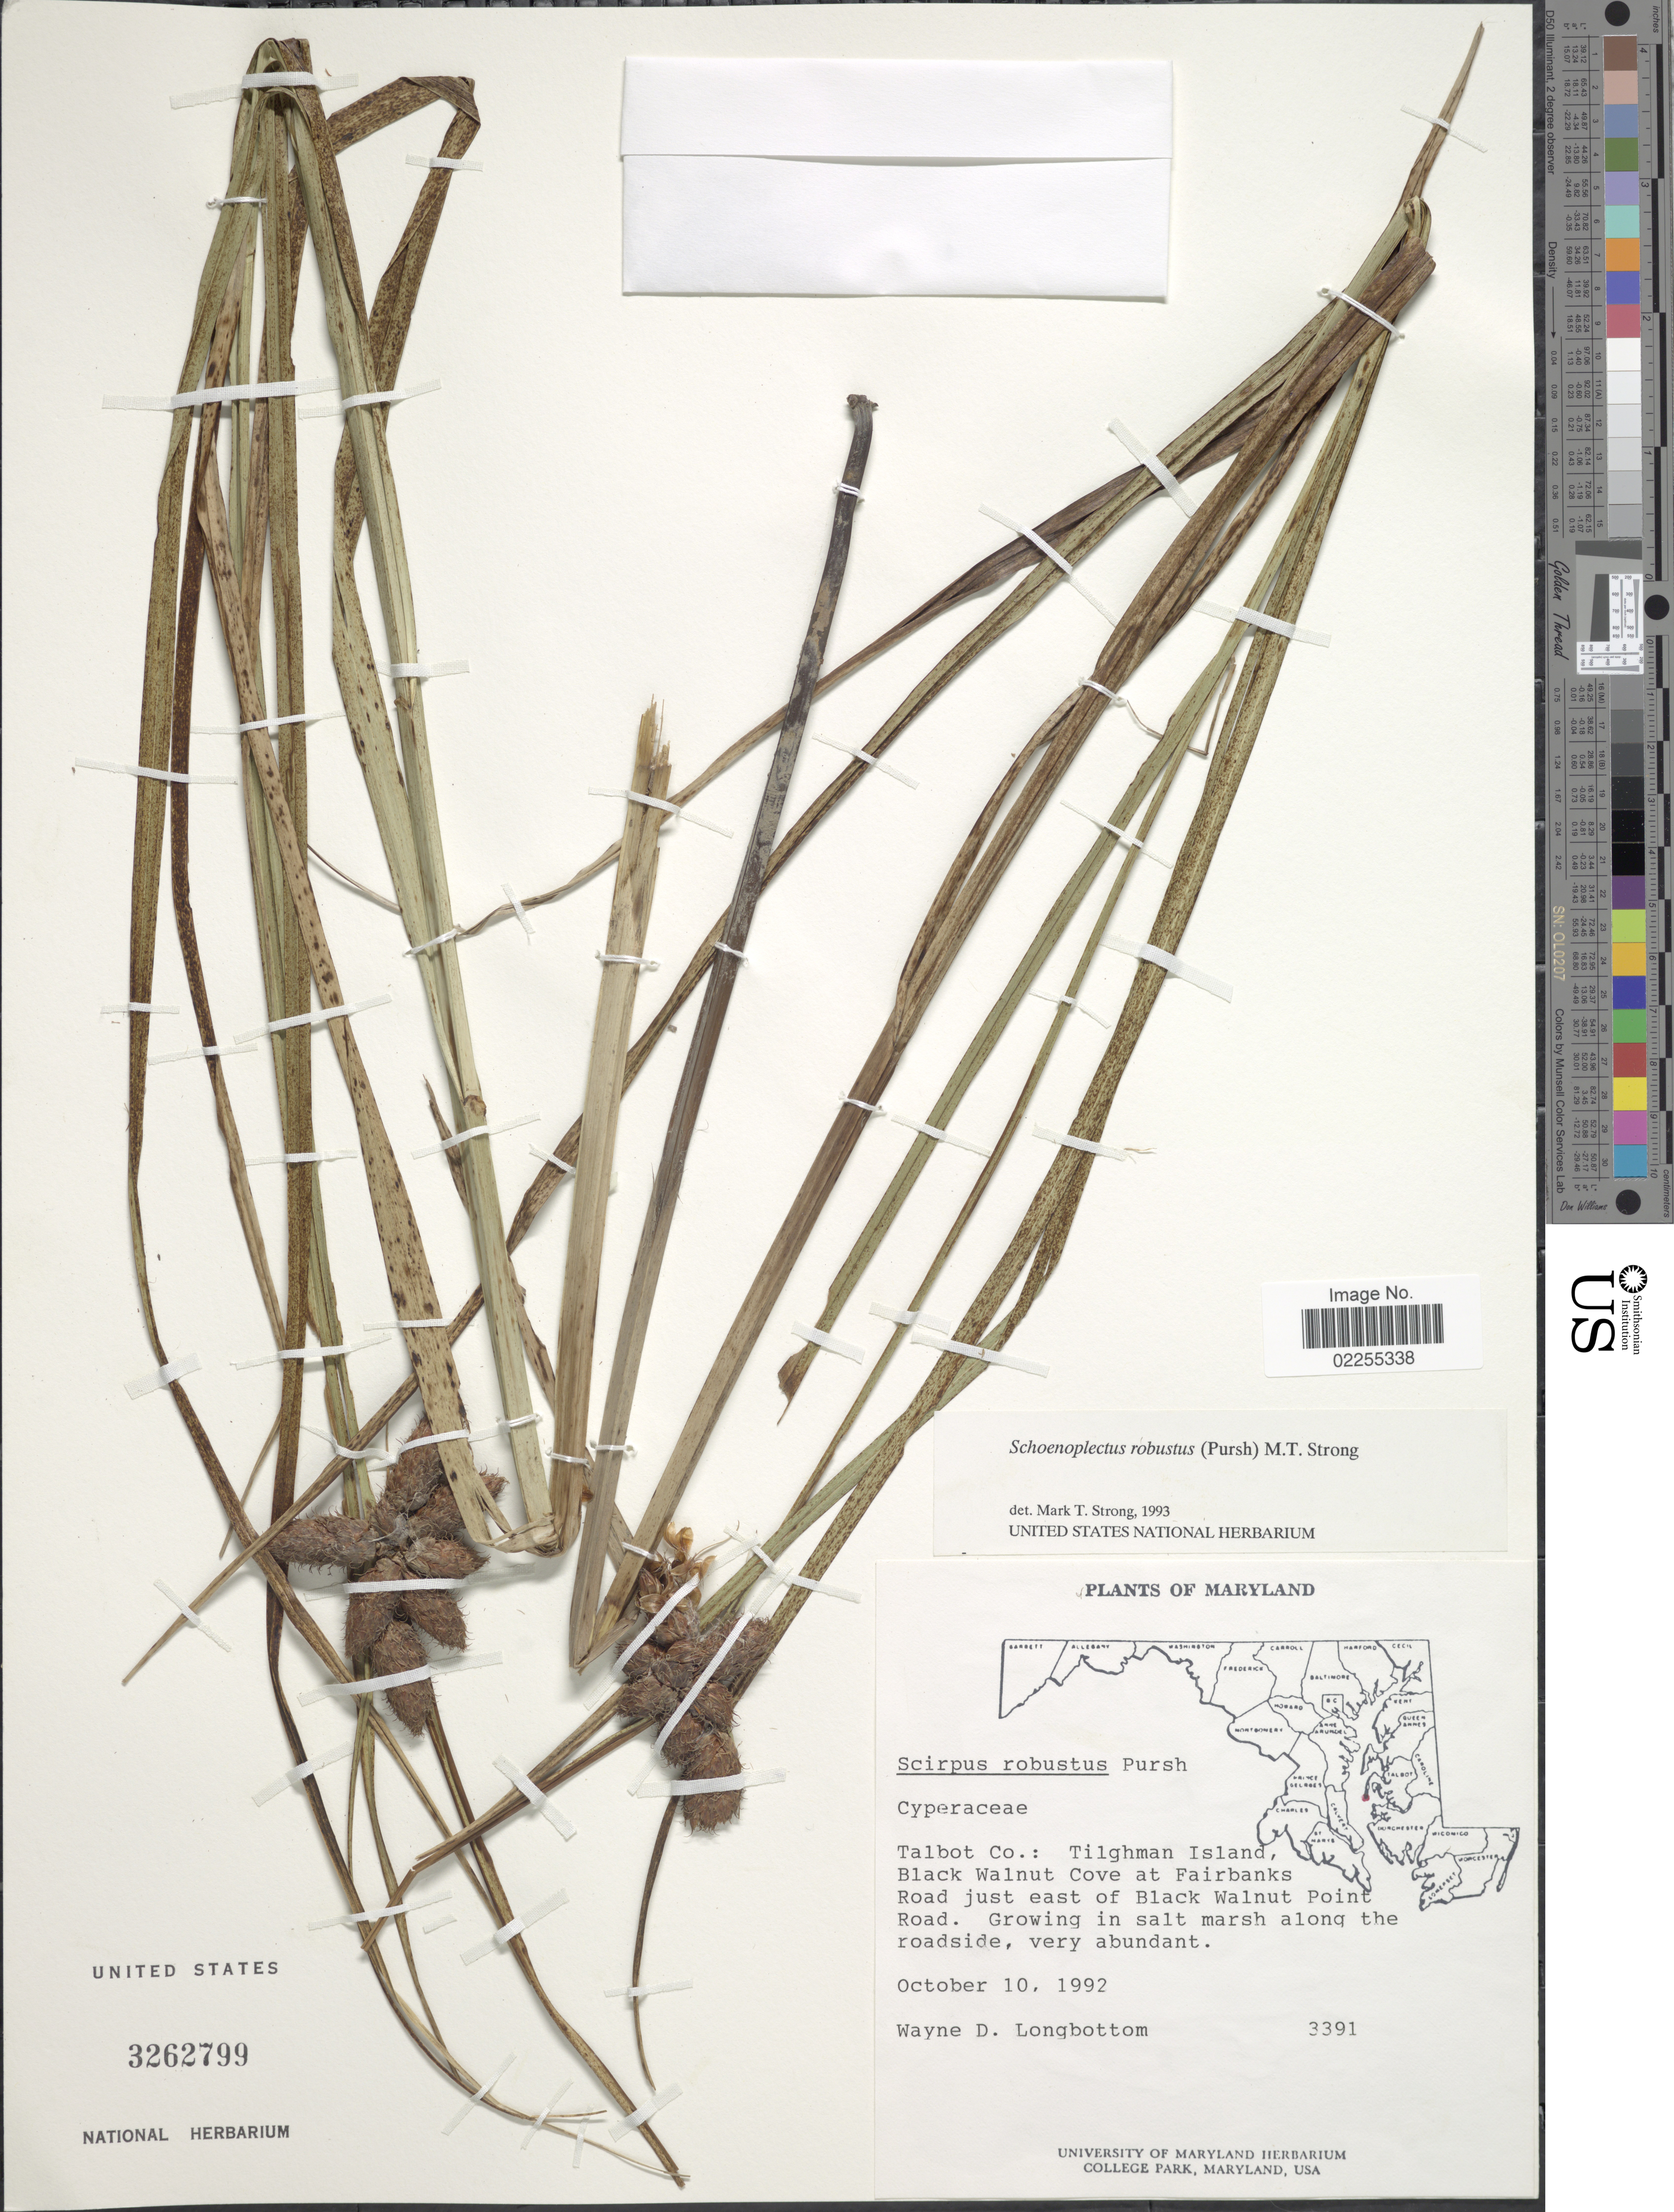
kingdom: Plantae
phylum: Tracheophyta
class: Liliopsida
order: Poales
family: Cyperaceae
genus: Bolboschoenus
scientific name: Bolboschoenus robustus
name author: (Pursh) Soják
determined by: Strong, M. T., (US), Smithsonian Institution - National Museum of Natural History (UNITED STATES)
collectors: W. D. Longbottom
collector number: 3391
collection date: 1992-10-10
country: United States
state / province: Maryland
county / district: Talbot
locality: Talbot Co.: Tilgham Island, Black Walnut Cove at Fairbanks Road just east of Black Walnut Point Road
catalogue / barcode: US 3262799